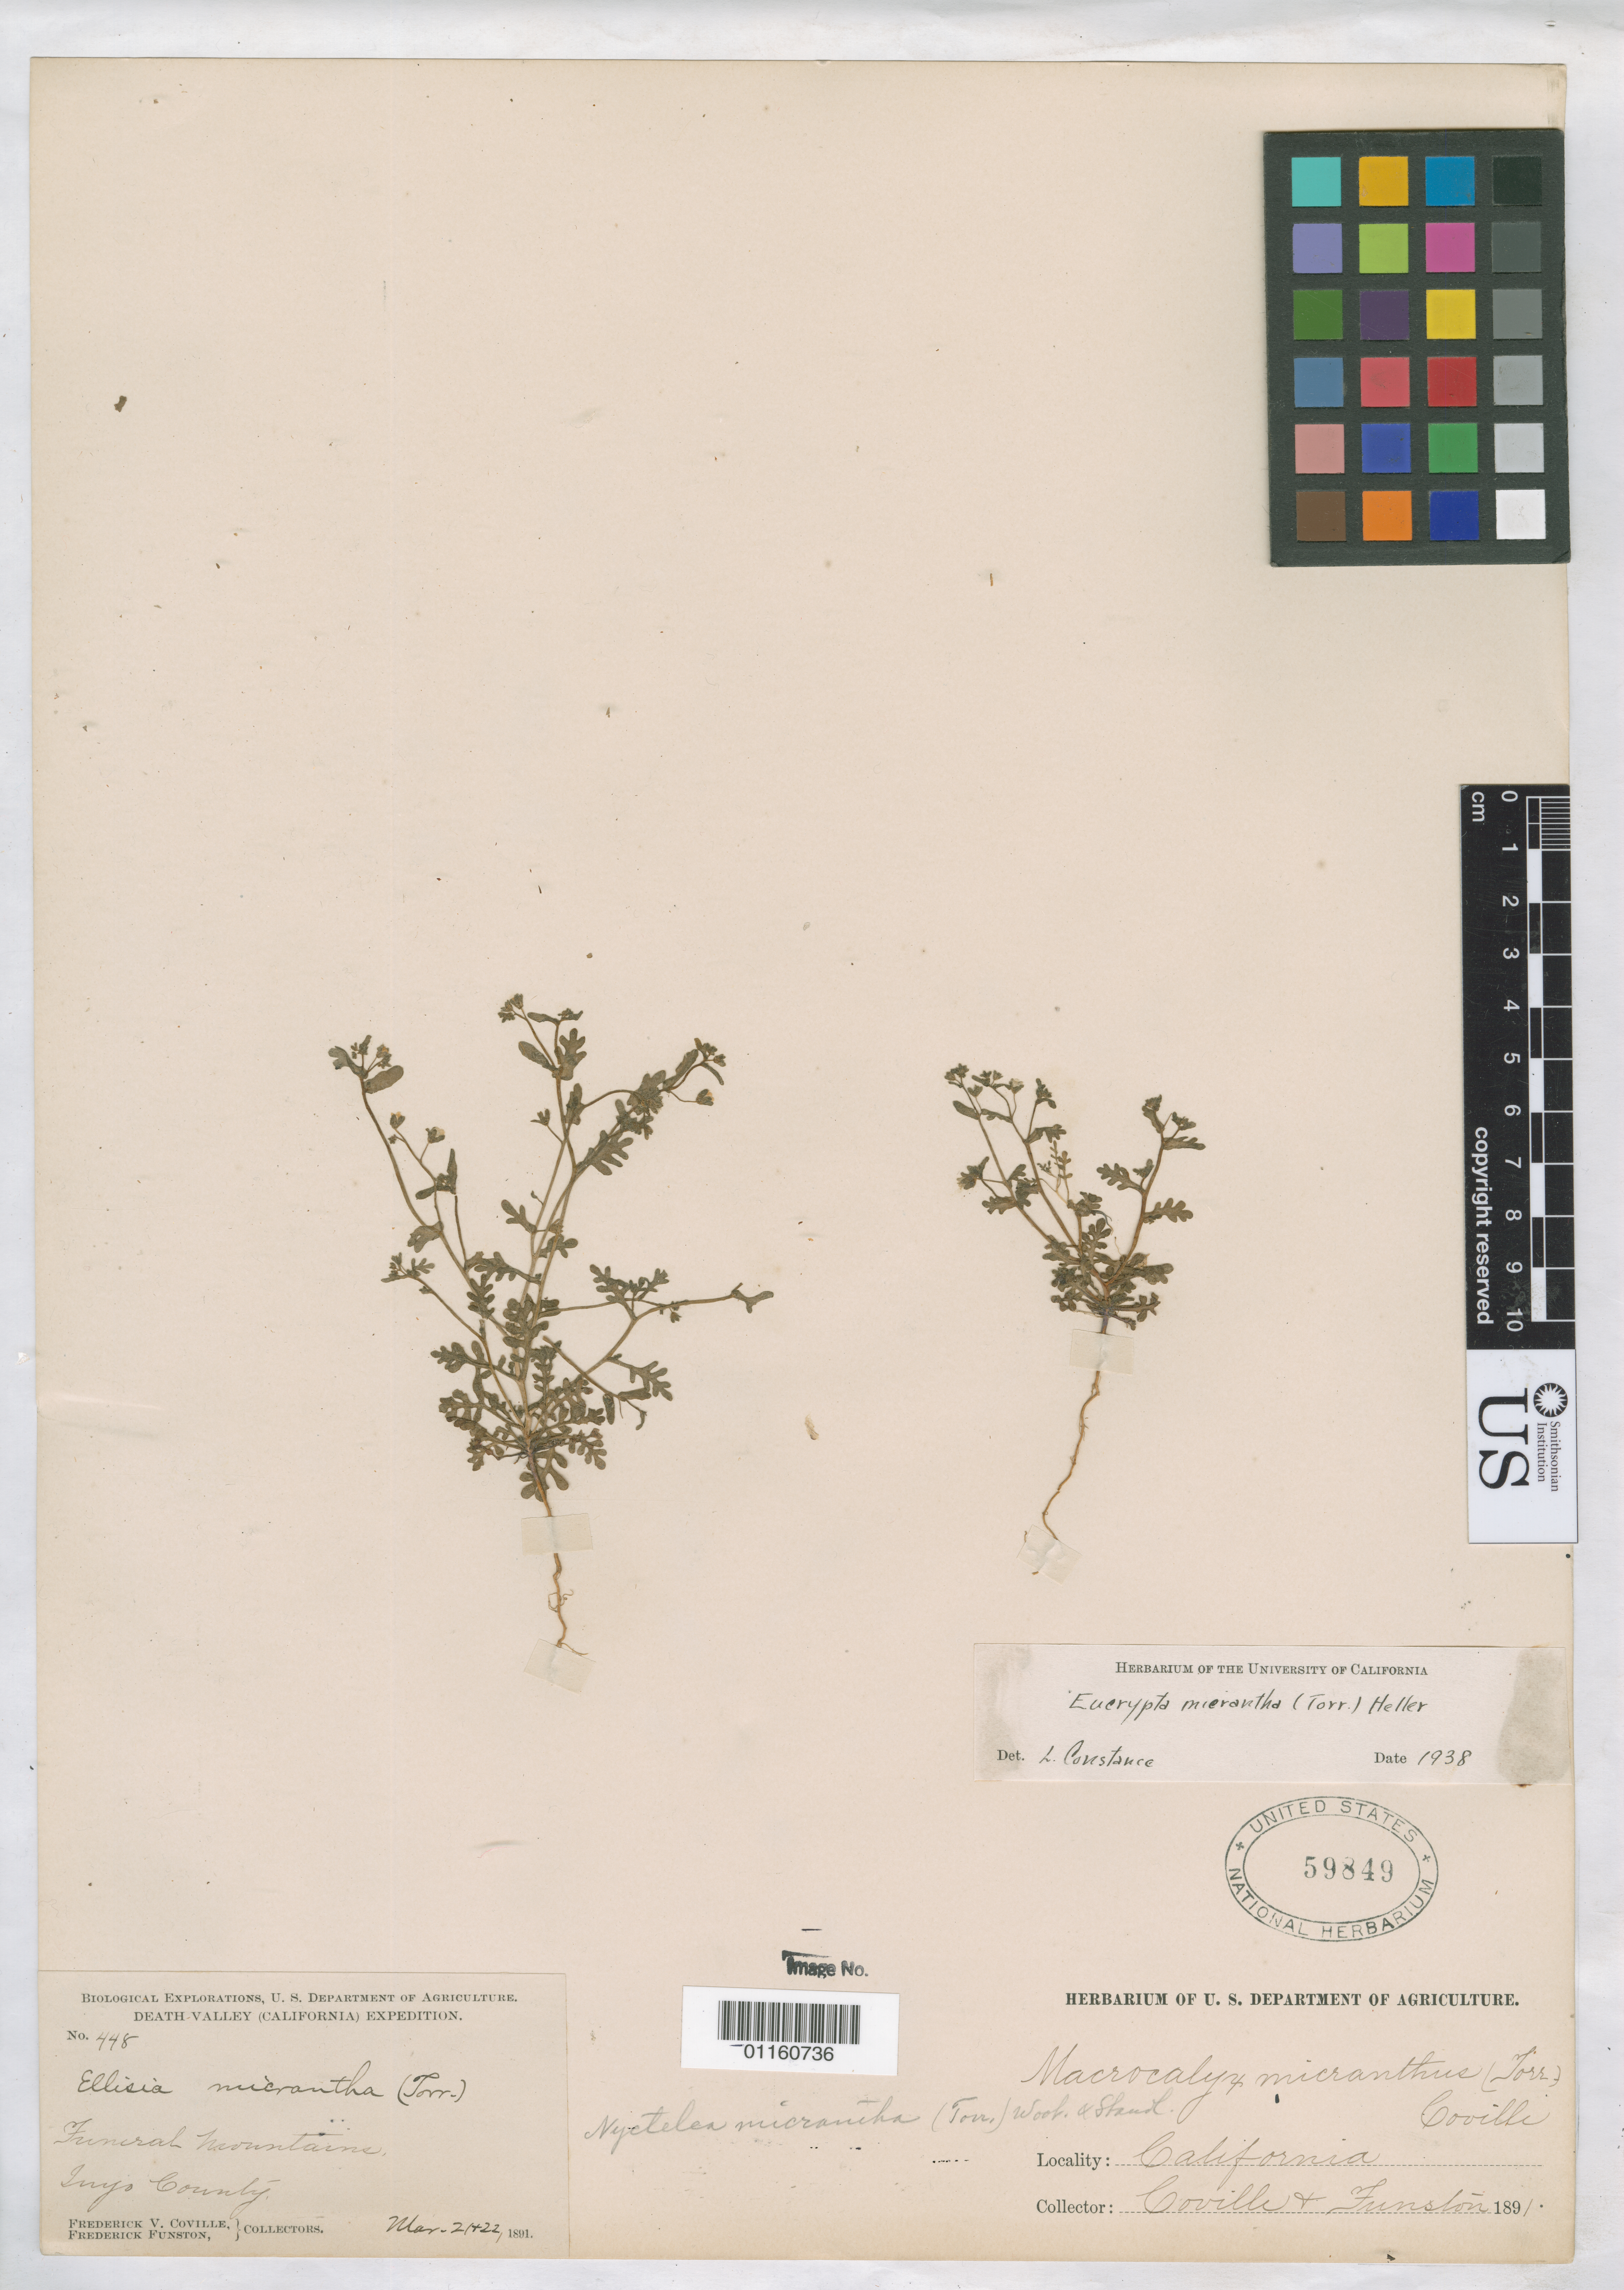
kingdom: Plantae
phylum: Tracheophyta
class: Magnoliopsida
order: Boraginales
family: Hydrophyllaceae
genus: Eucrypta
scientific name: Eucrypta micrantha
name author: (Torr.) A. Heller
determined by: Constance, L., (UC), University of California Berkeley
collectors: F. V. Coville & F. Funston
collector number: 448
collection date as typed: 21 Mar 1891 and 22 Mar 1891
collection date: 1891-03-21,1891-03-22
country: United States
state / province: California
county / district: Inyo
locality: Funeral Mountains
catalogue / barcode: US 59849